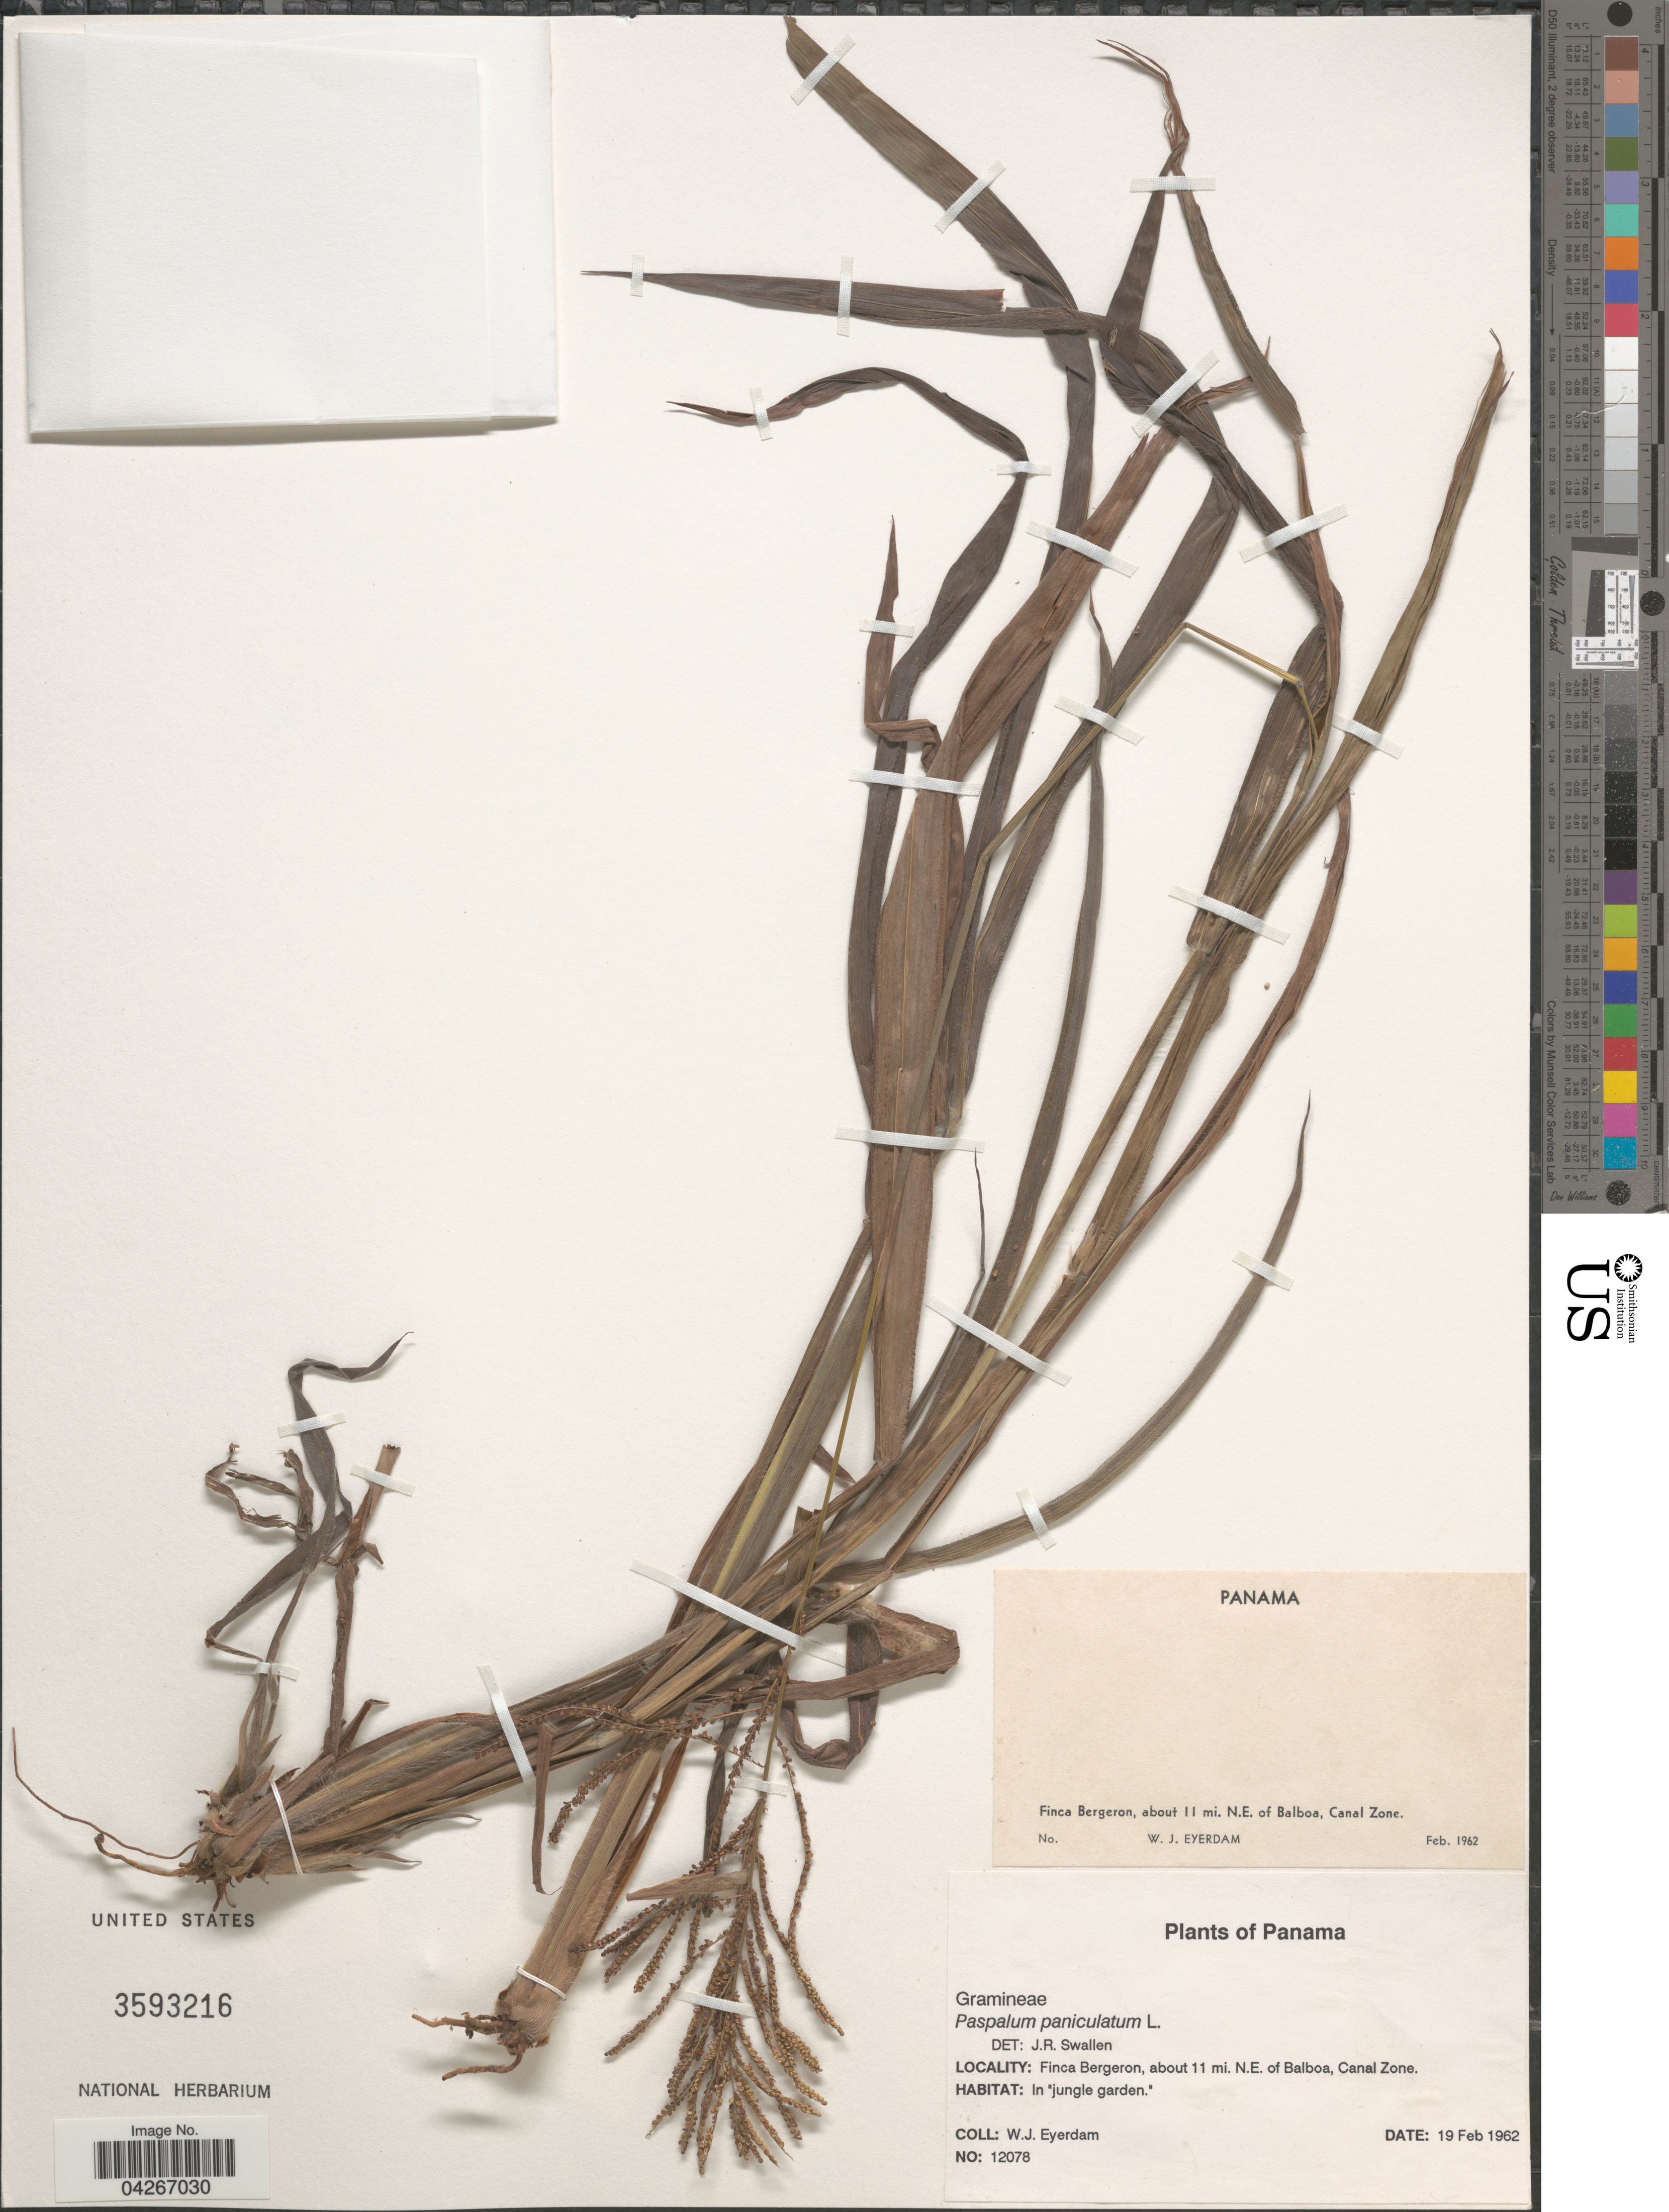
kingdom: Plantae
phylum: Tracheophyta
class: Liliopsida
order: Poales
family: Poaceae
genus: Paspalum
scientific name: Paspalum paniculatum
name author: L.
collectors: W. J. Eyerdam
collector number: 12078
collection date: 1962-02-19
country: Panama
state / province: Colón / Panamá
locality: Finca Bergeron, about 11 mi. N.E. of Balboa Canal Zone.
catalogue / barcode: US 3593216